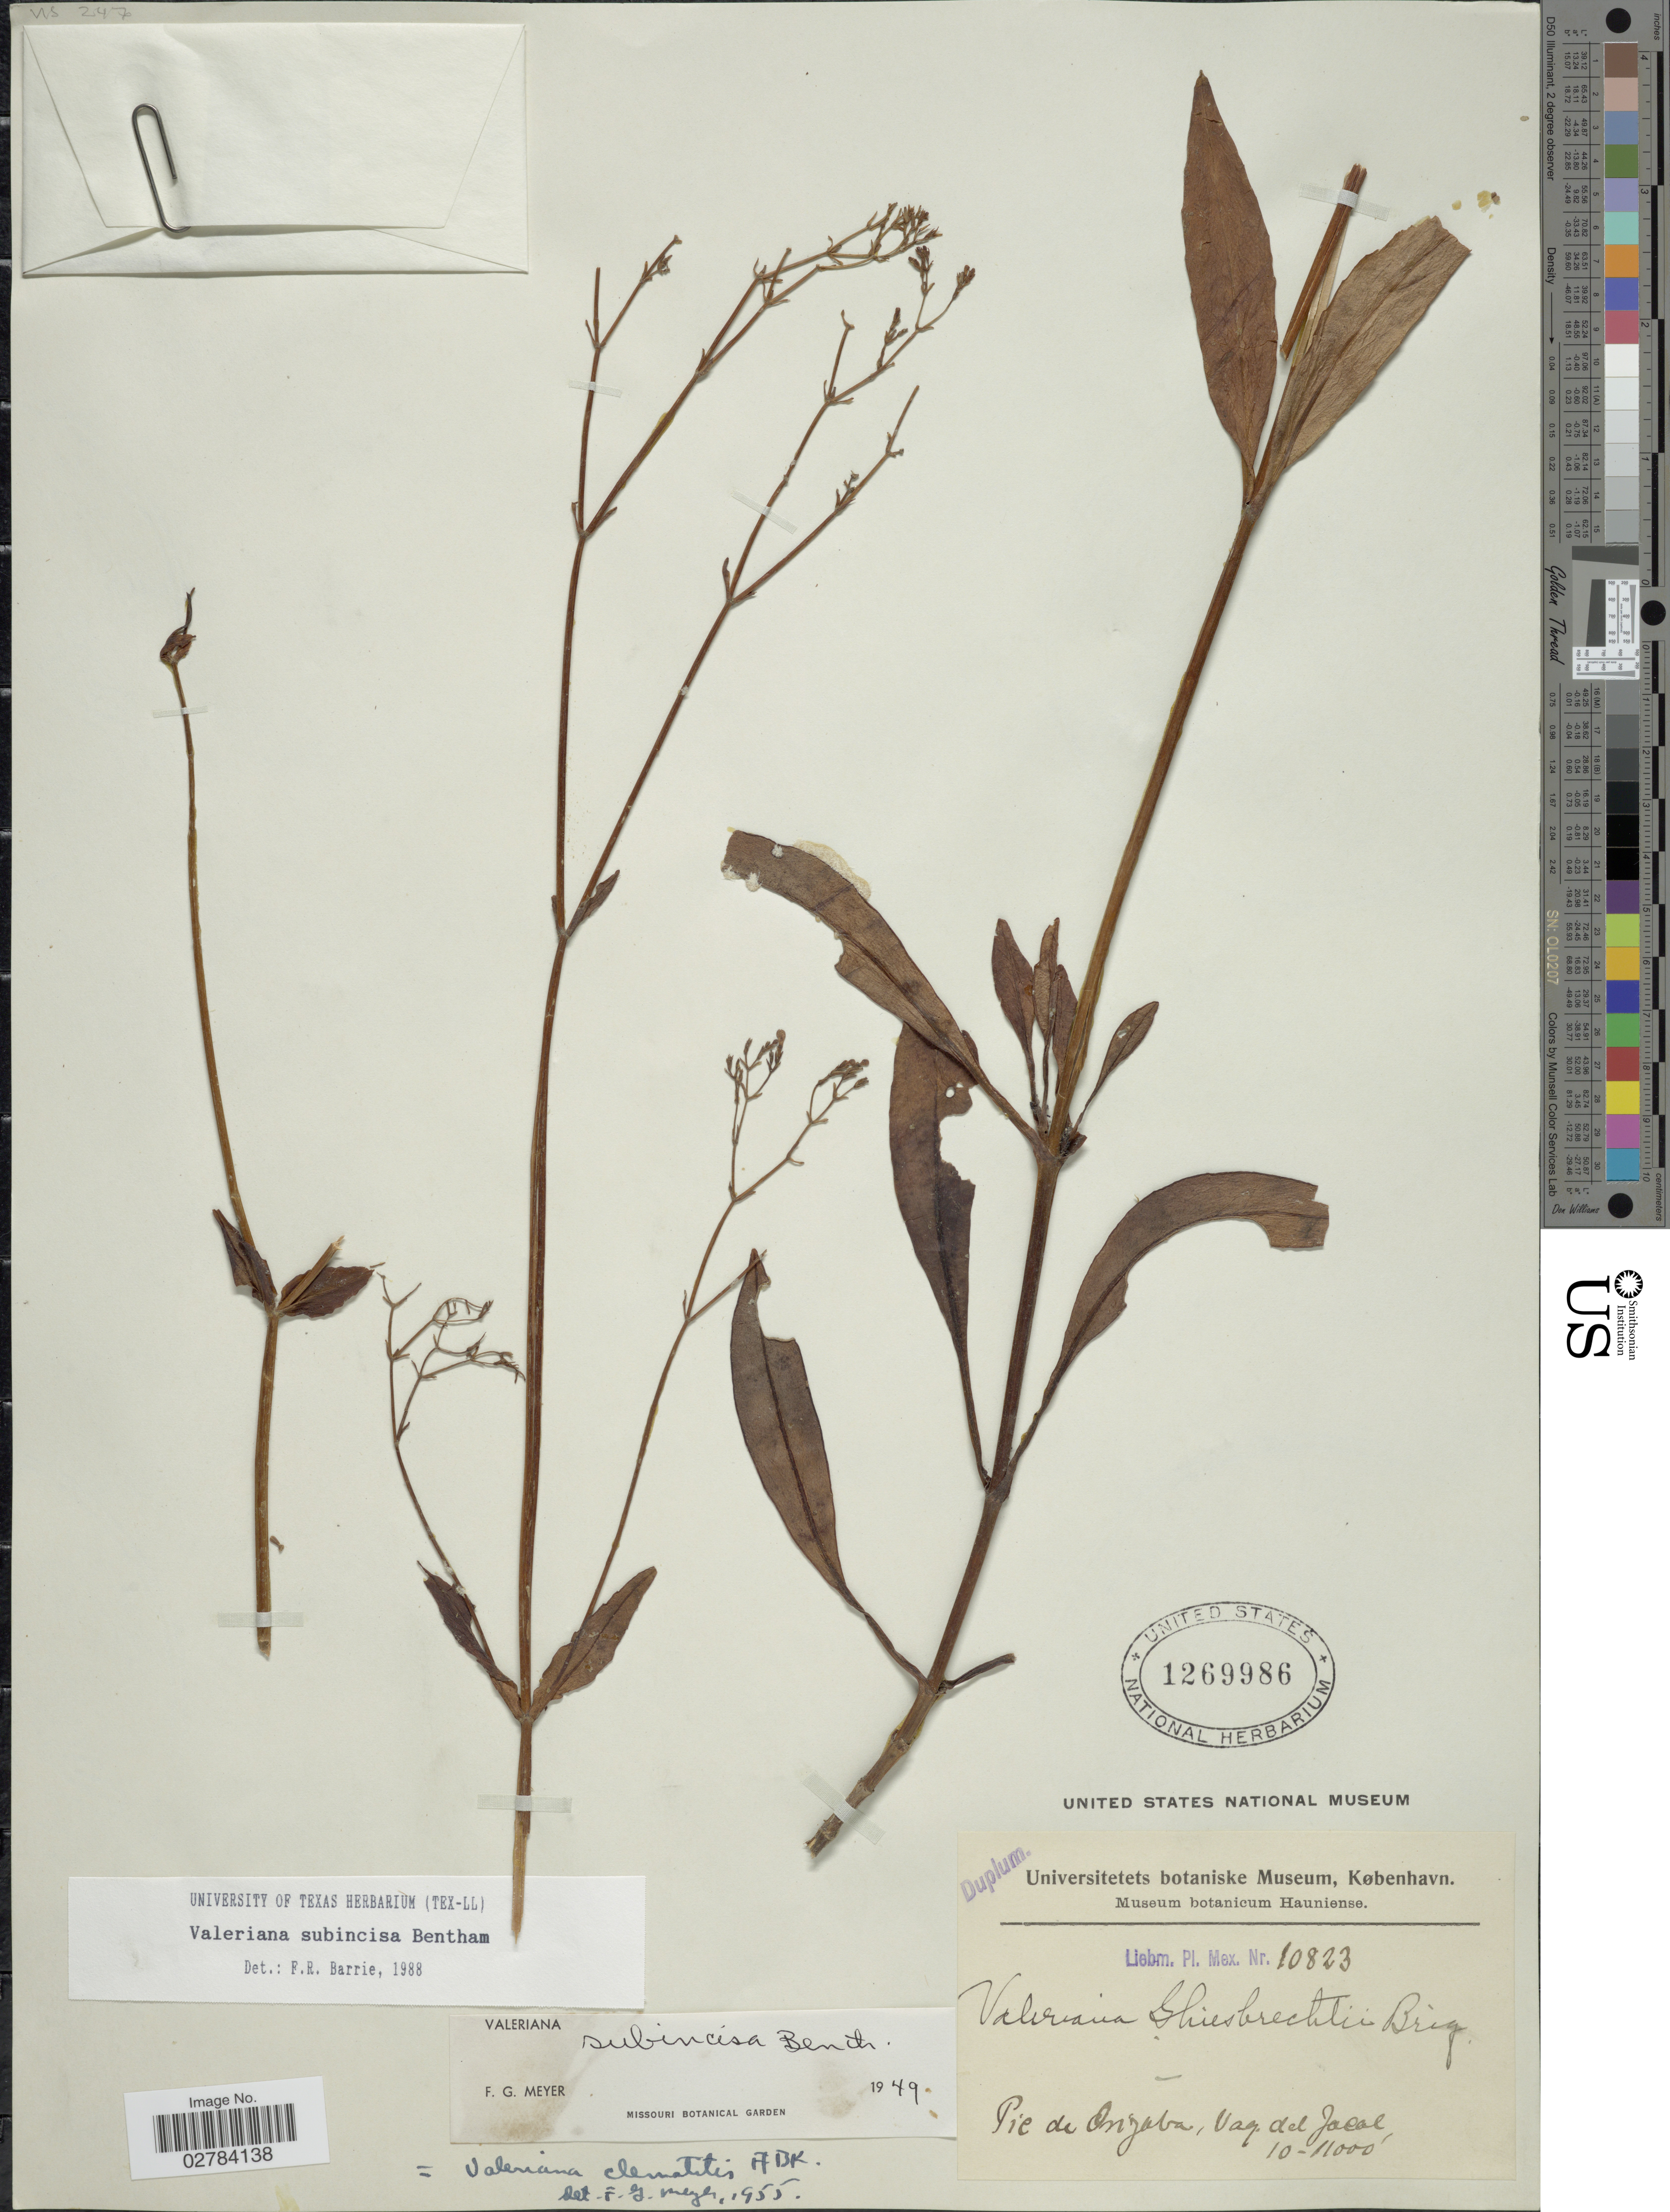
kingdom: Plantae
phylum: Tracheophyta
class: Magnoliopsida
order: Dipsacales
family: Caprifoliaceae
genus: Valeriana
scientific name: Valeriana subincisa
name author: Benth.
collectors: Liebm.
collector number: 10823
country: Mexico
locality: Pic de Orizaba, Vag. del Jacal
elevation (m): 3048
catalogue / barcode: US 1269986